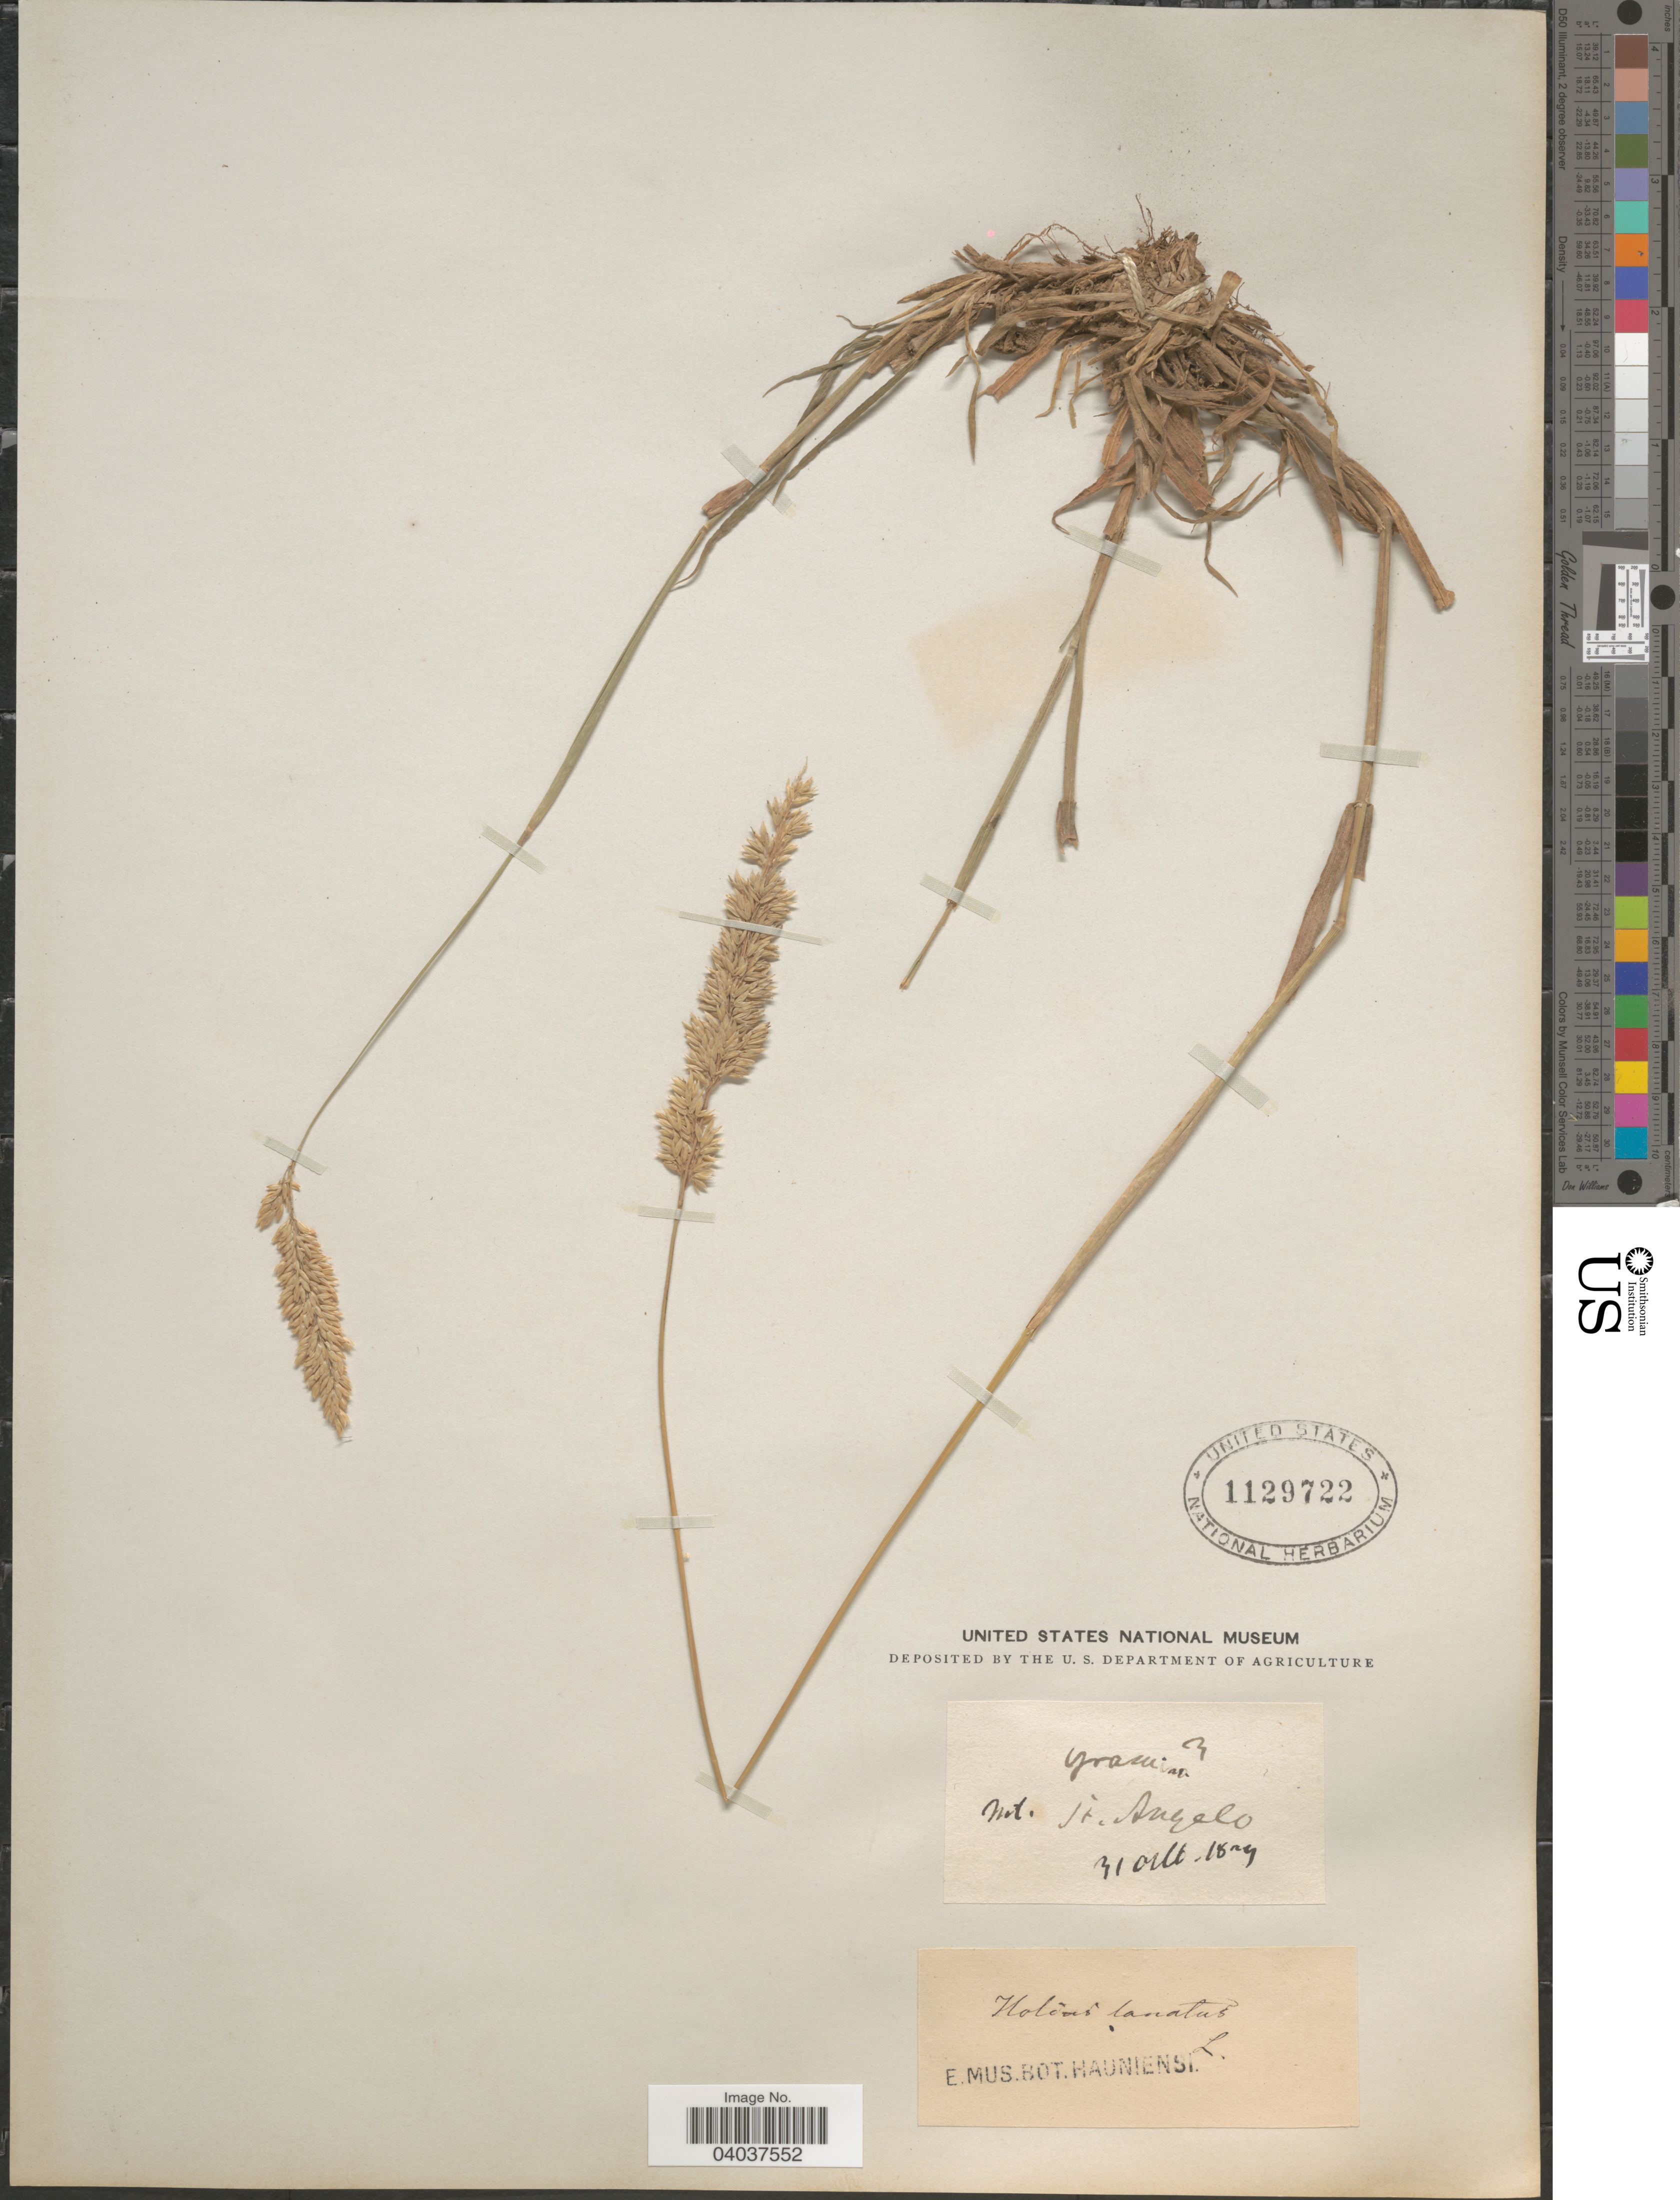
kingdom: Plantae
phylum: Tracheophyta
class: Liliopsida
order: Poales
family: Poaceae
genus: Holcus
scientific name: Holcus lanatus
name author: L.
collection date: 1829-08-31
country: Italy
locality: Mt. St. Angelo.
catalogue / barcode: US 1129722